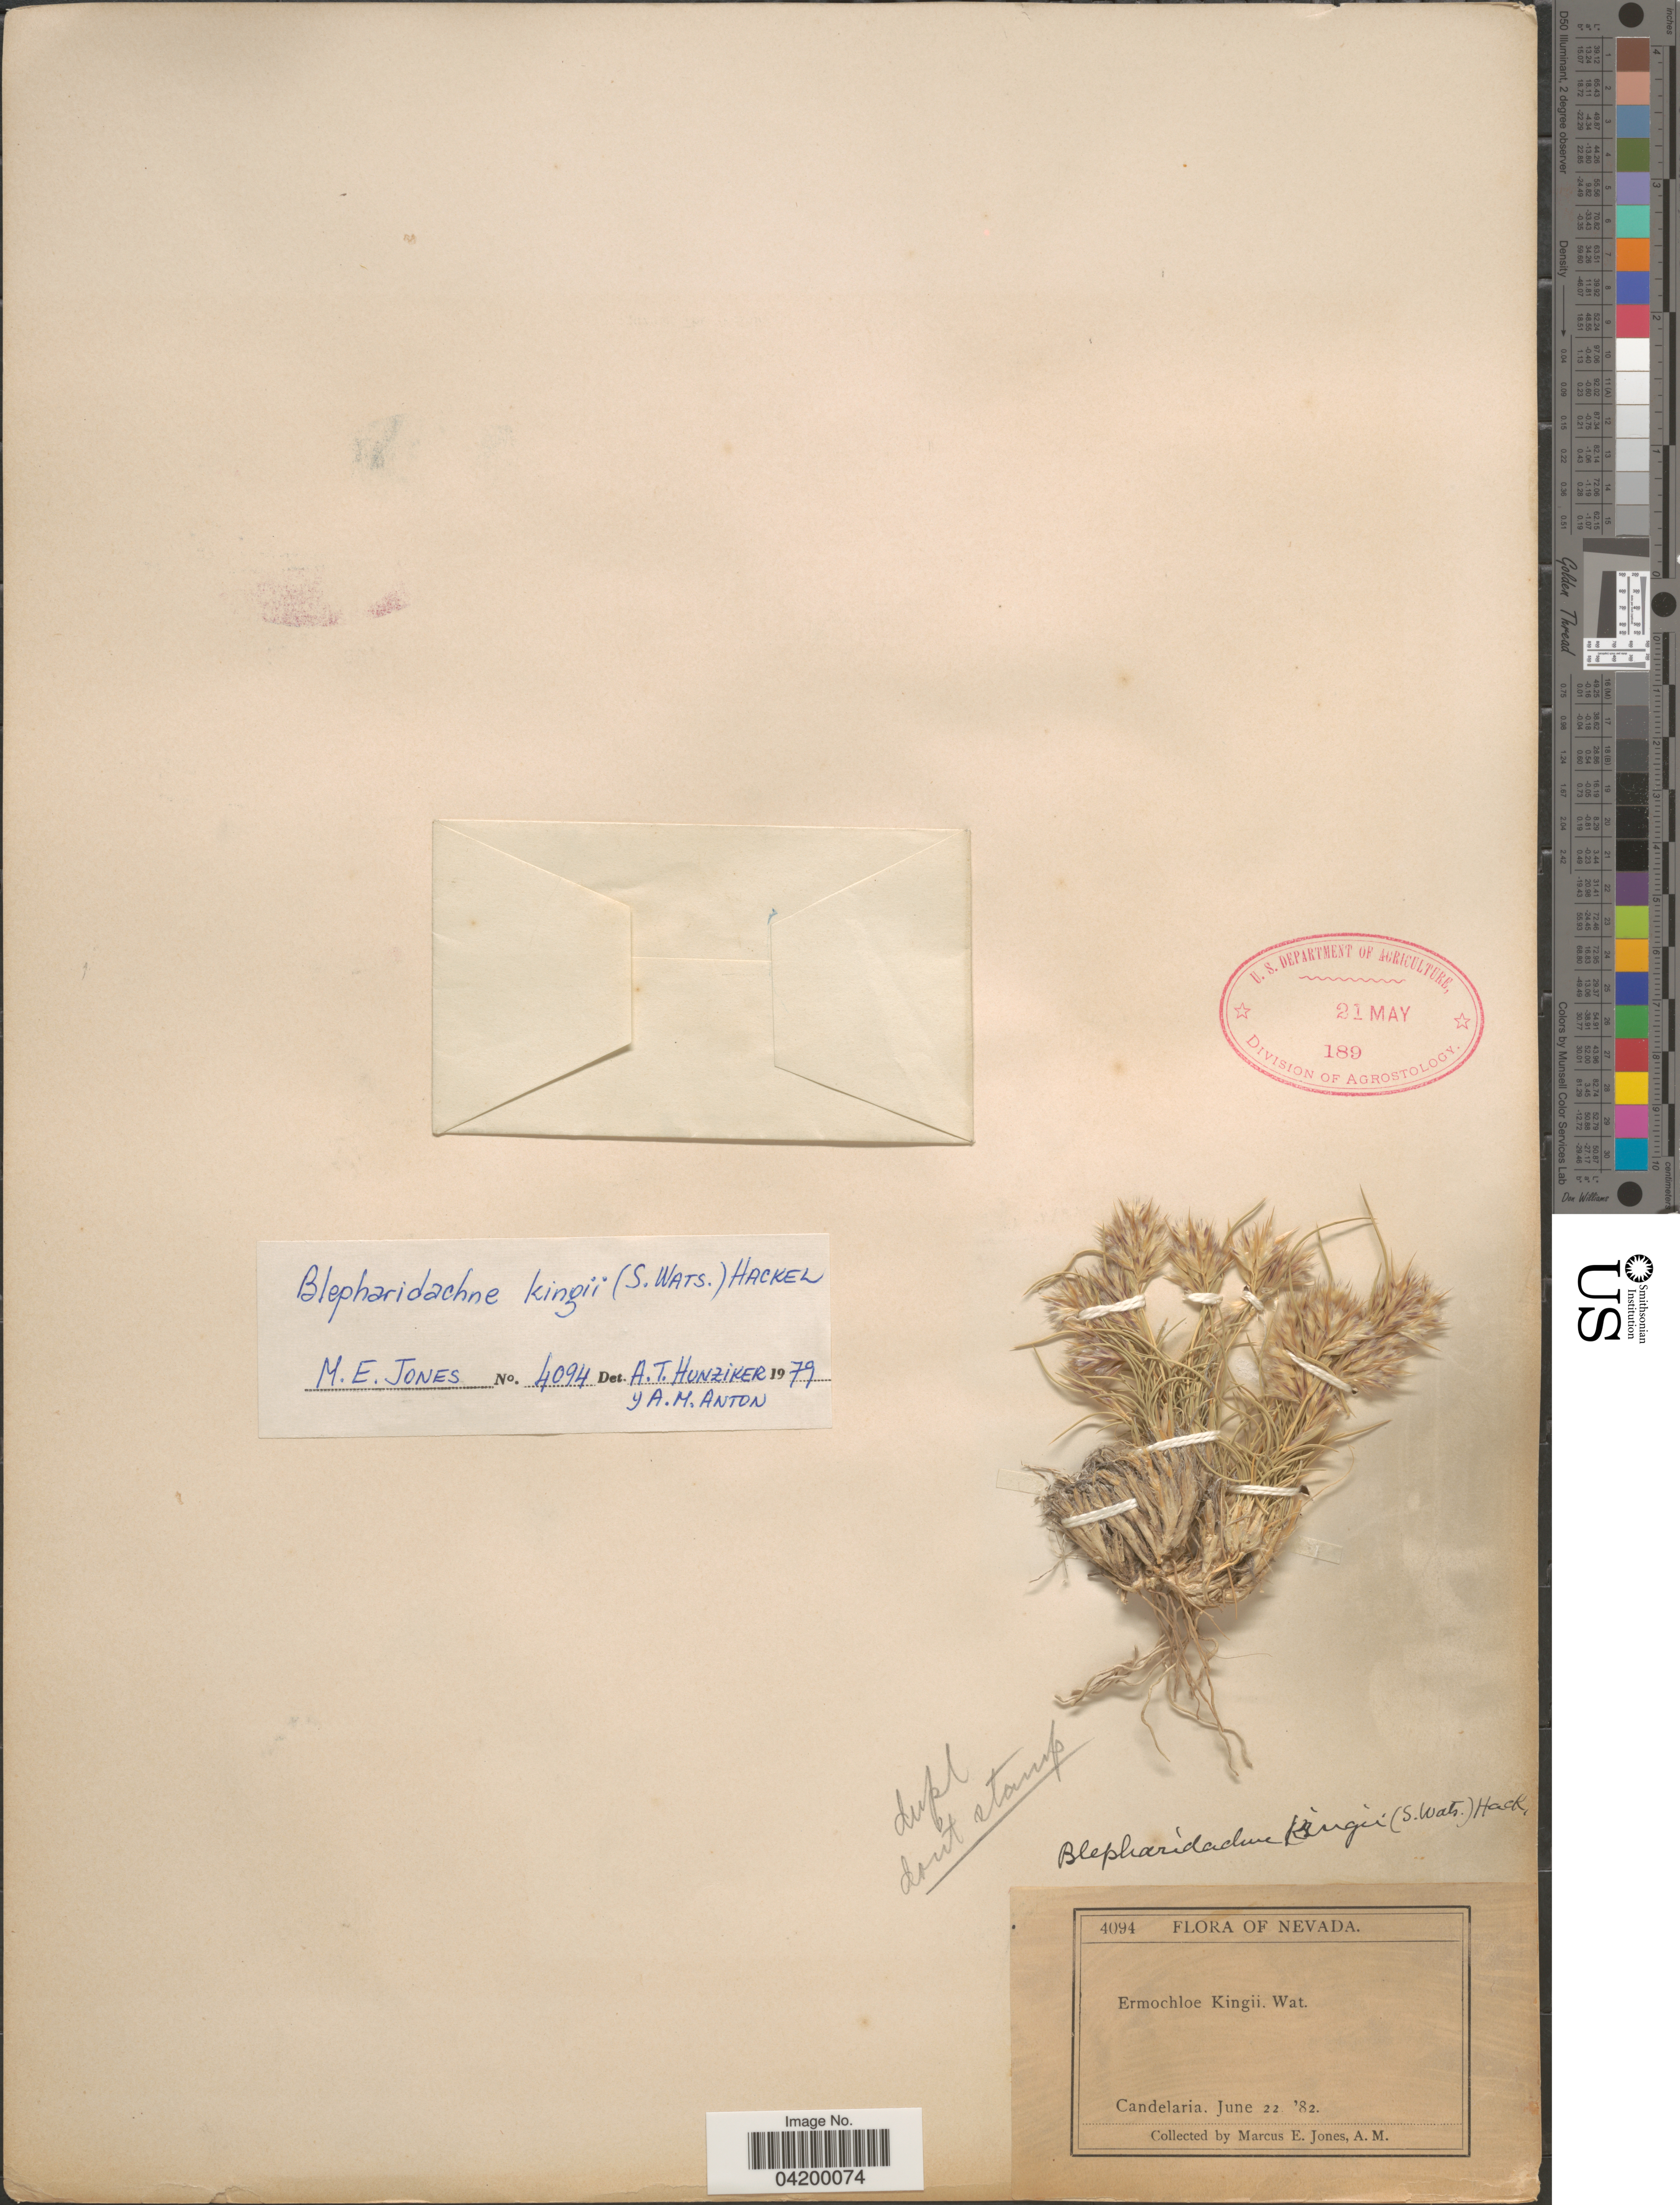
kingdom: Plantae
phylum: Tracheophyta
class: Liliopsida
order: Poales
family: Poaceae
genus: Blepharidachne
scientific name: Blepharidachne kingii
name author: (S. Watson) Hack.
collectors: M. E. Jones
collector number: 4094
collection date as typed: Transcribed d/m/y: 22/6/82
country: United States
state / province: Nevada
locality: Candelaria.